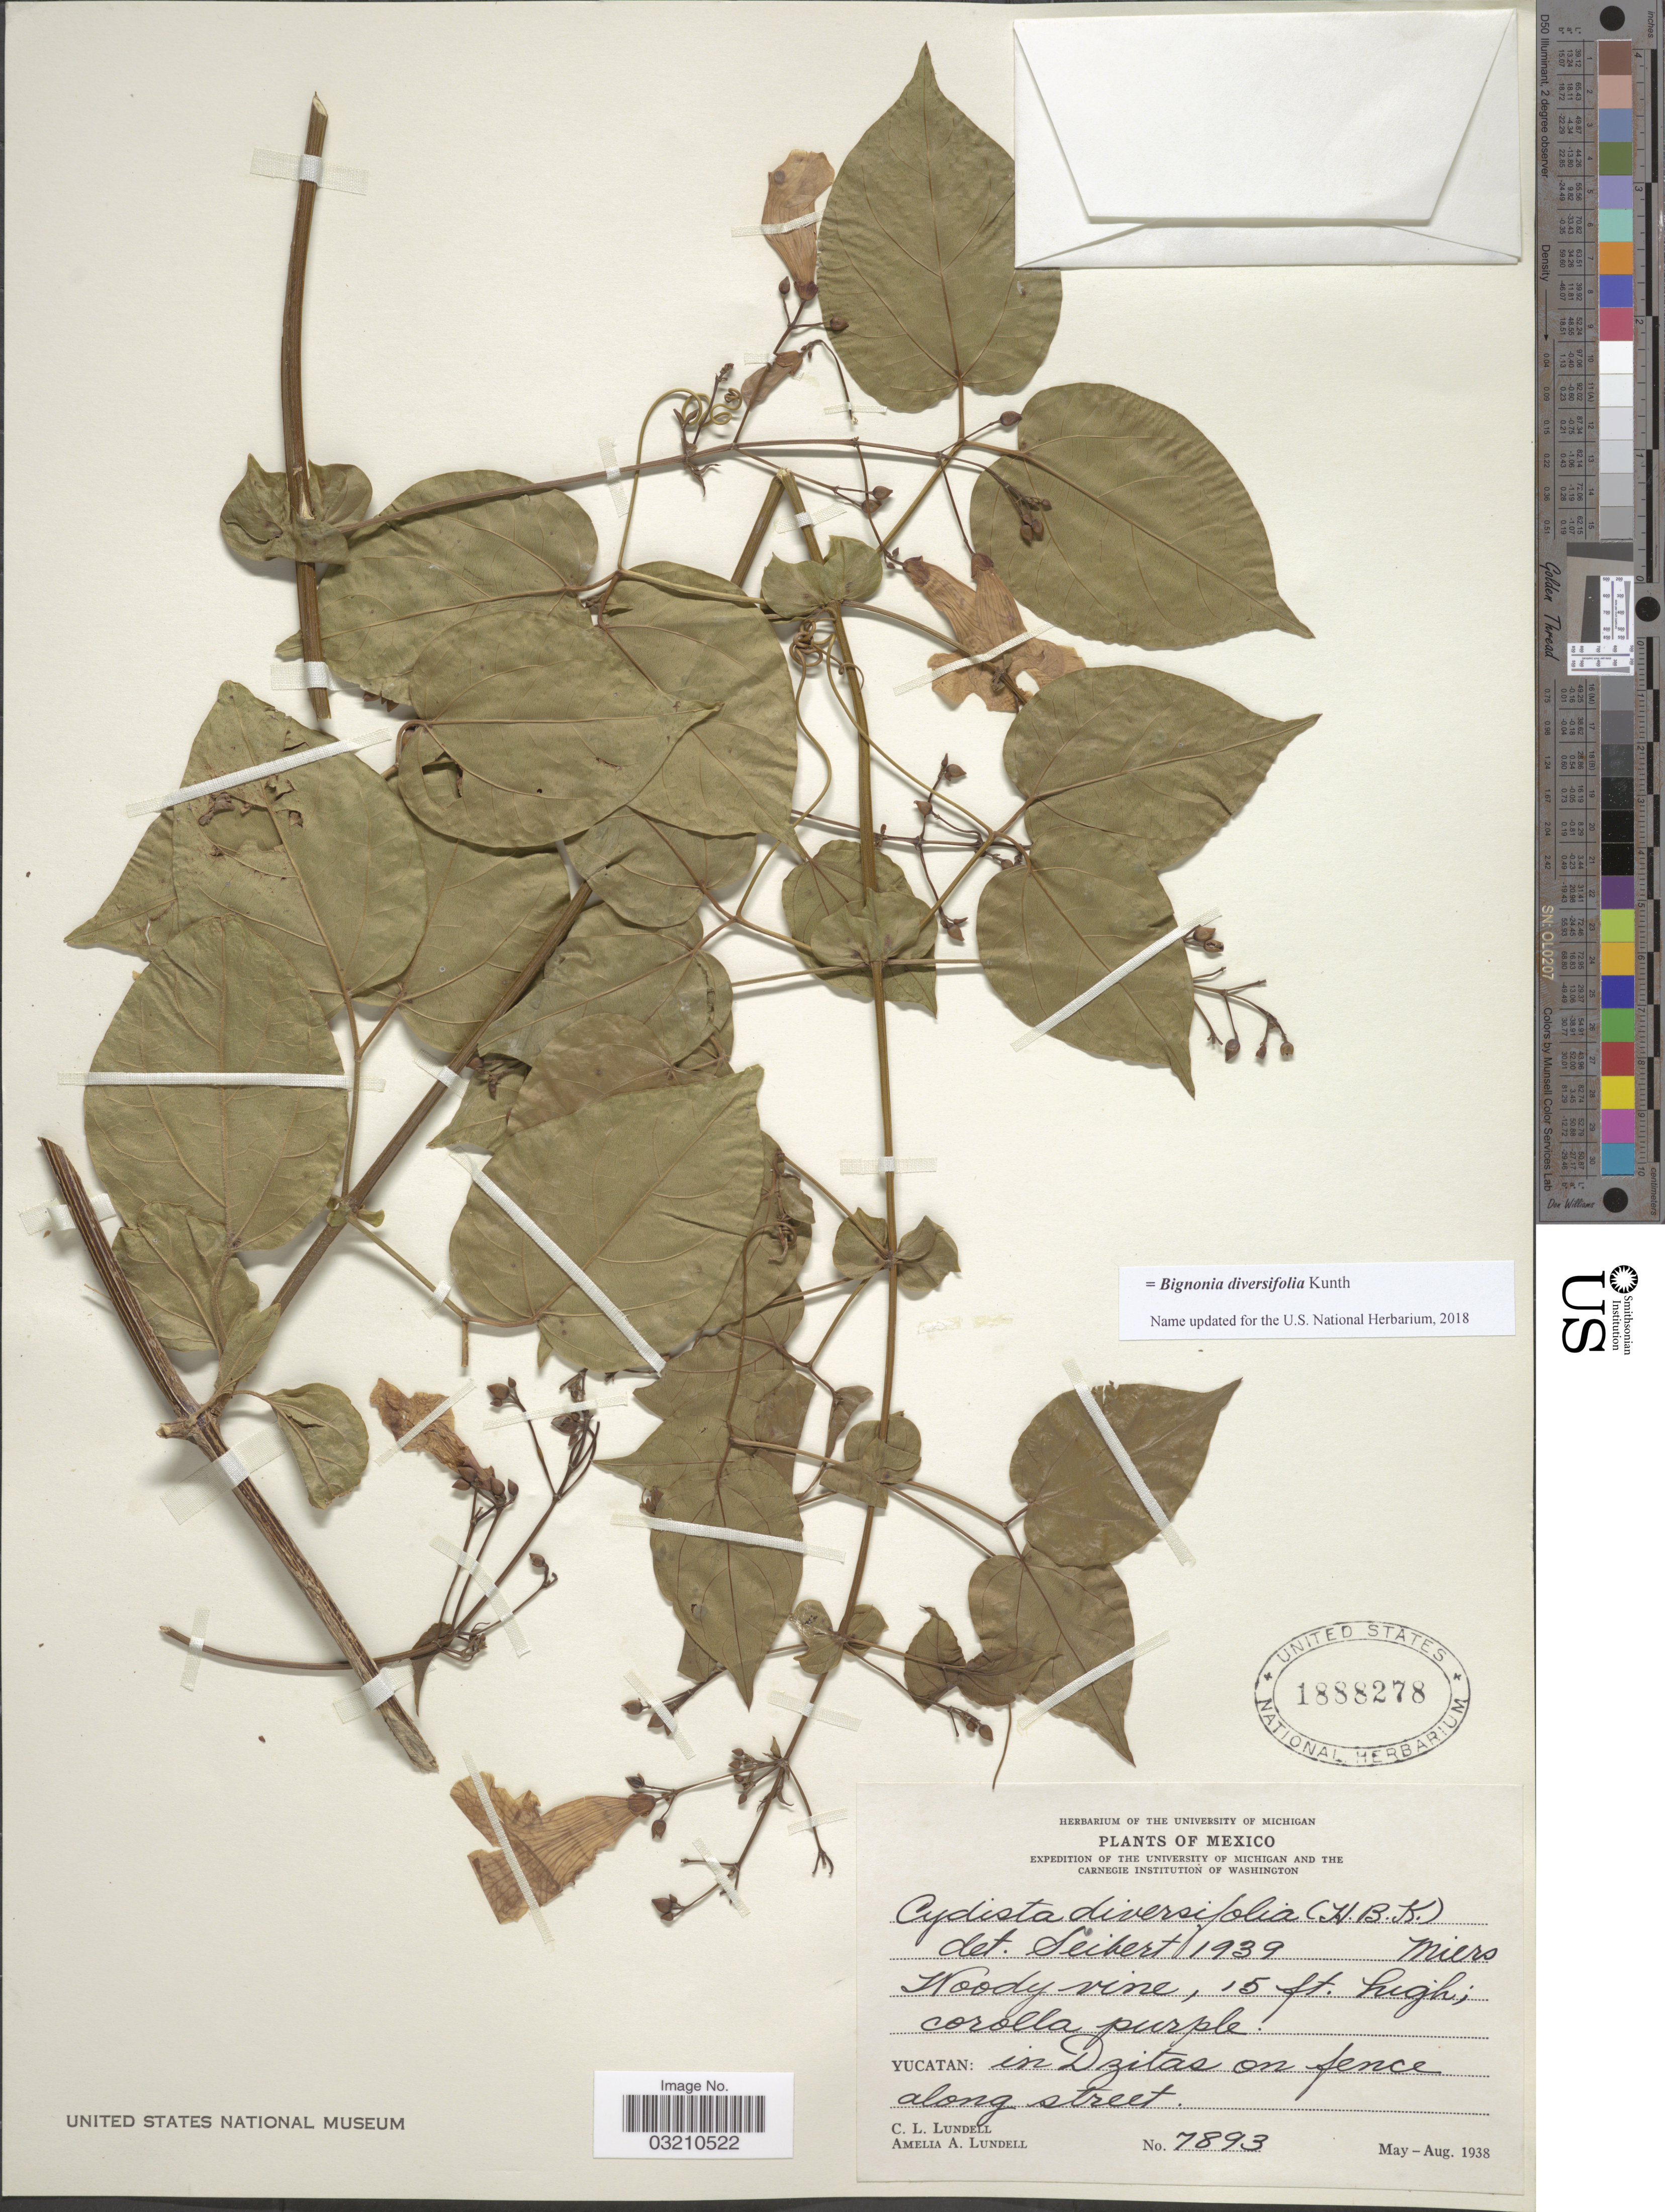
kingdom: Plantae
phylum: Tracheophyta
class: Magnoliopsida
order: Lamiales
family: Bignoniaceae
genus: Bignonia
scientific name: Bignonia diversifolia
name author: Kunth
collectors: C. L. Lundell & A. A. Lundell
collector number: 7893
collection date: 1938-05/1938-08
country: Mexico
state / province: Yucatán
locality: In Dzitas on fence along street.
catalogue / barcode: US 1888278